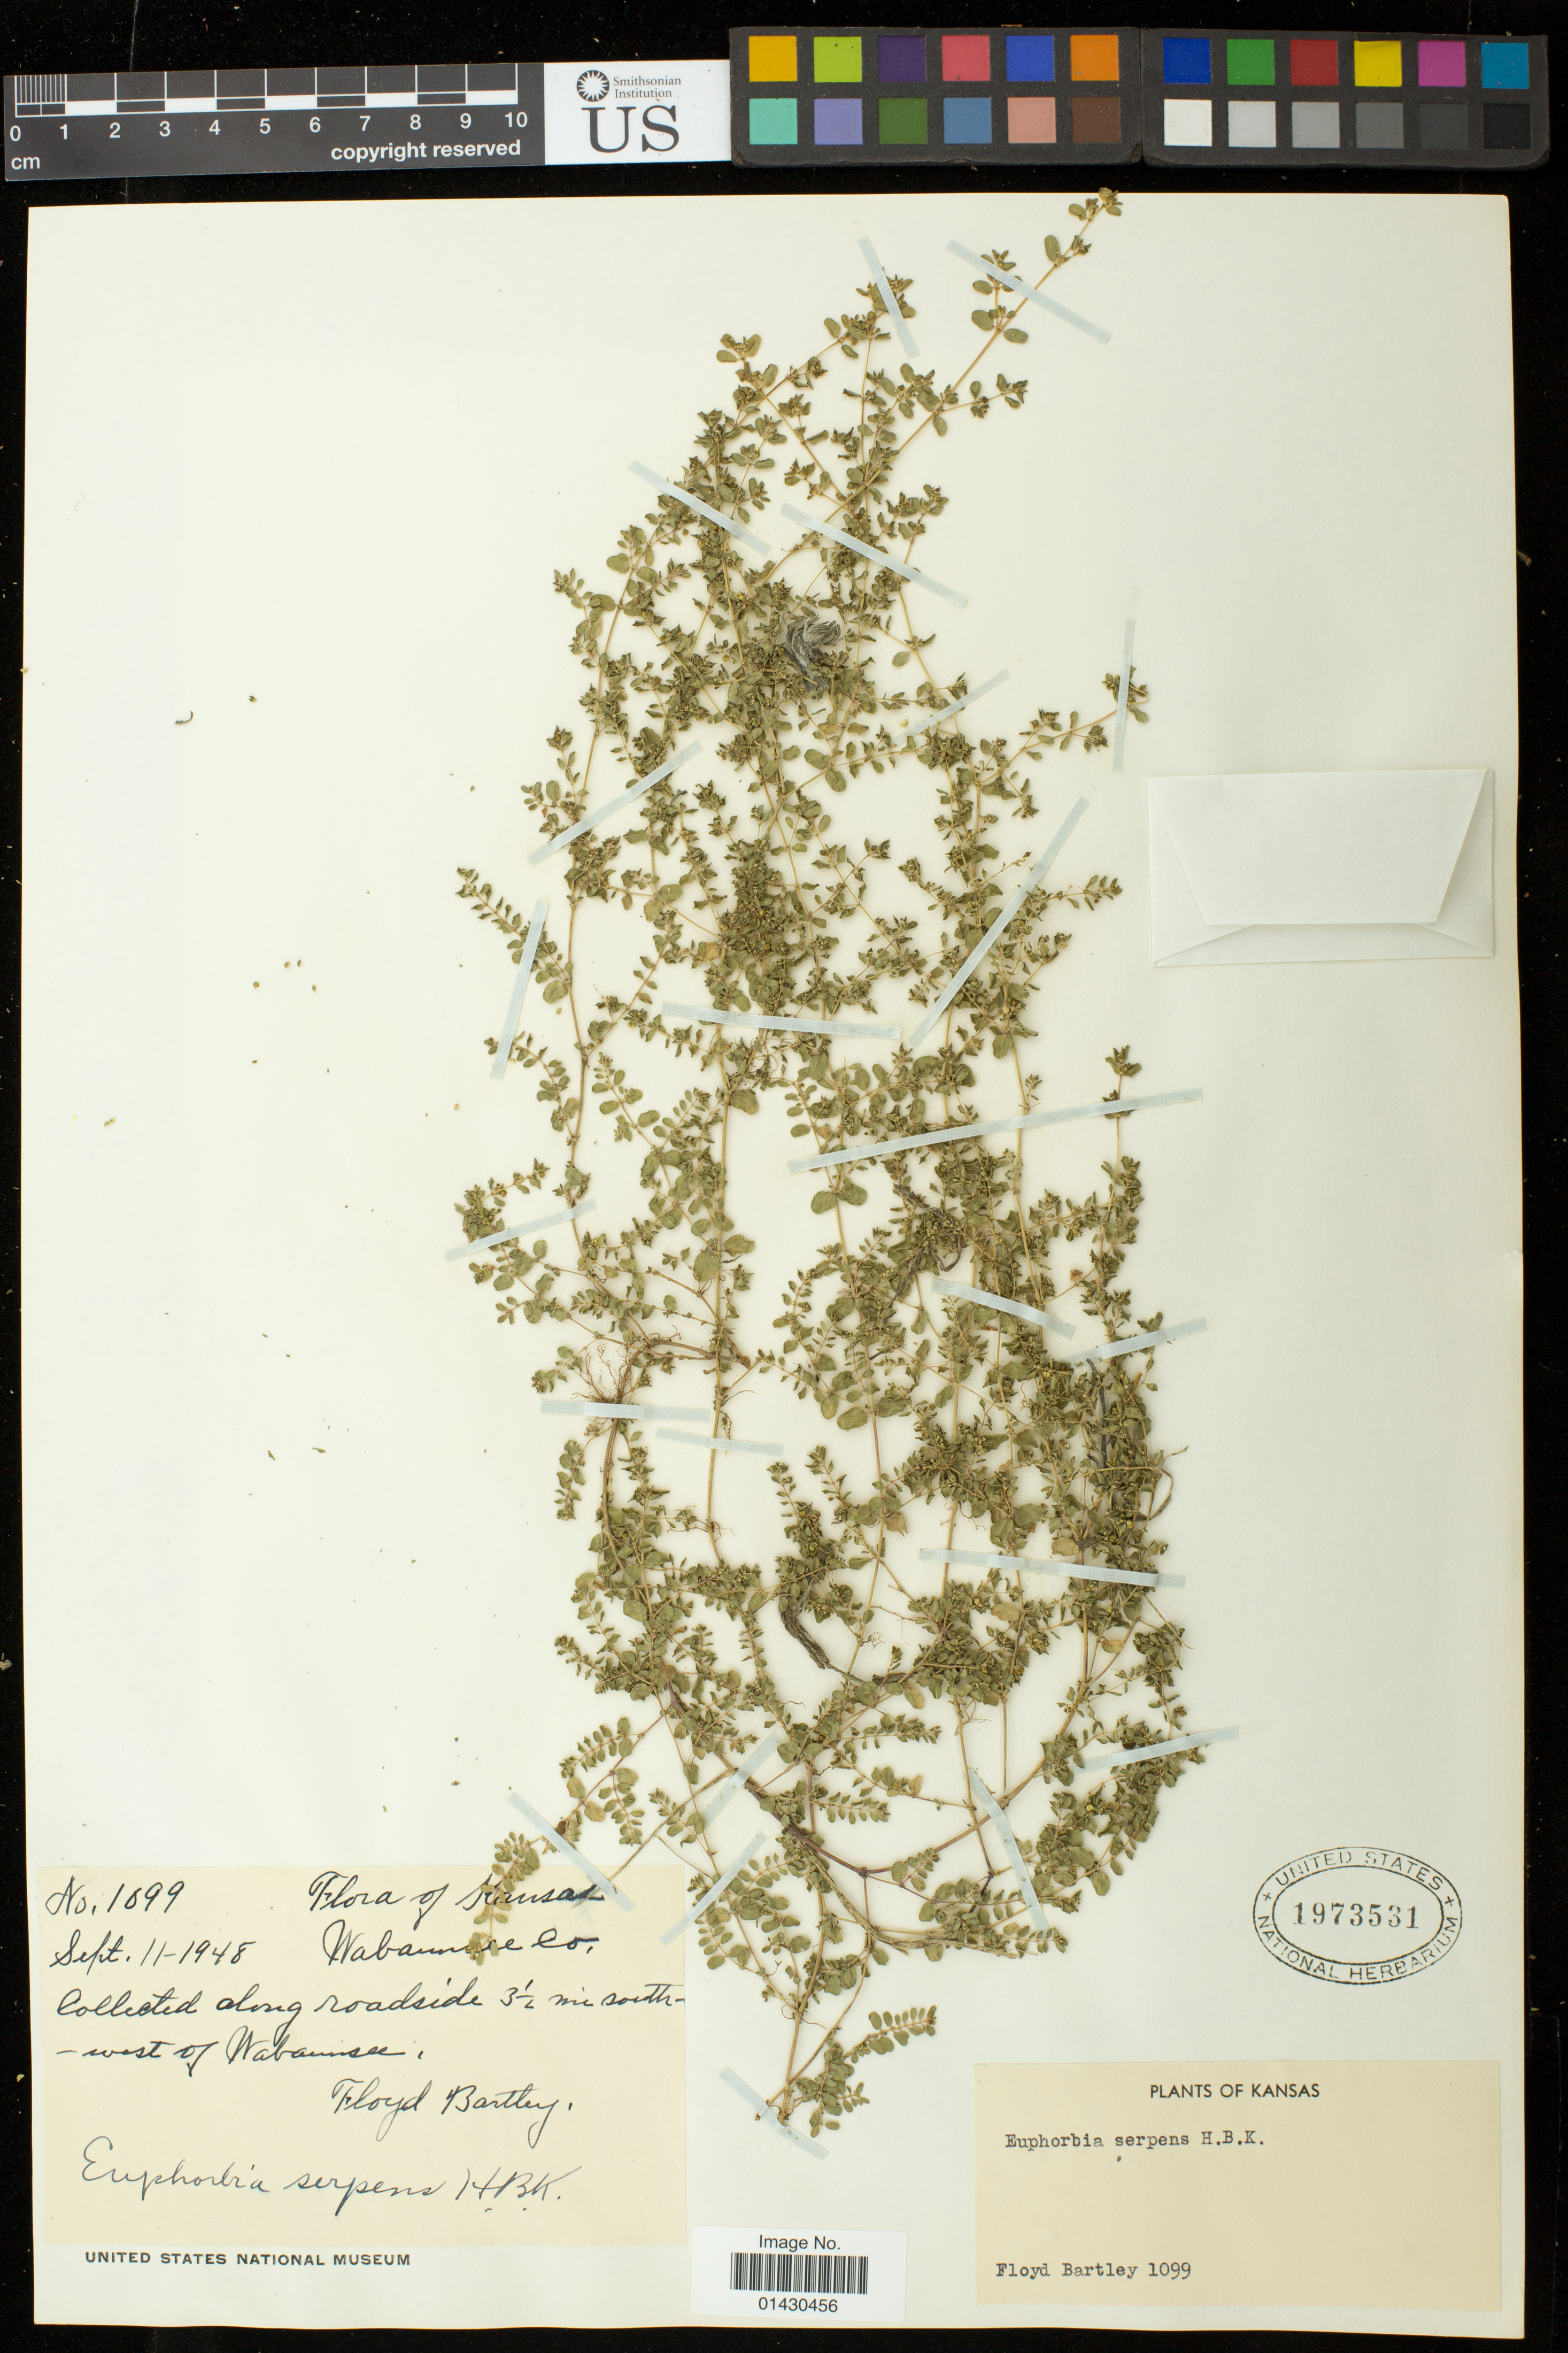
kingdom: Plantae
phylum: Tracheophyta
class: Magnoliopsida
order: Malpighiales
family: Euphorbiaceae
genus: Euphorbia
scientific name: Euphorbia serpens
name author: Kunth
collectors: F. Bartley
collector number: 1099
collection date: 1948-09-11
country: United States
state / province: Kansas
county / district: Wabaunsee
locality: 3 1/2 mi south west of Wabaunsee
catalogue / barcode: US 1973531